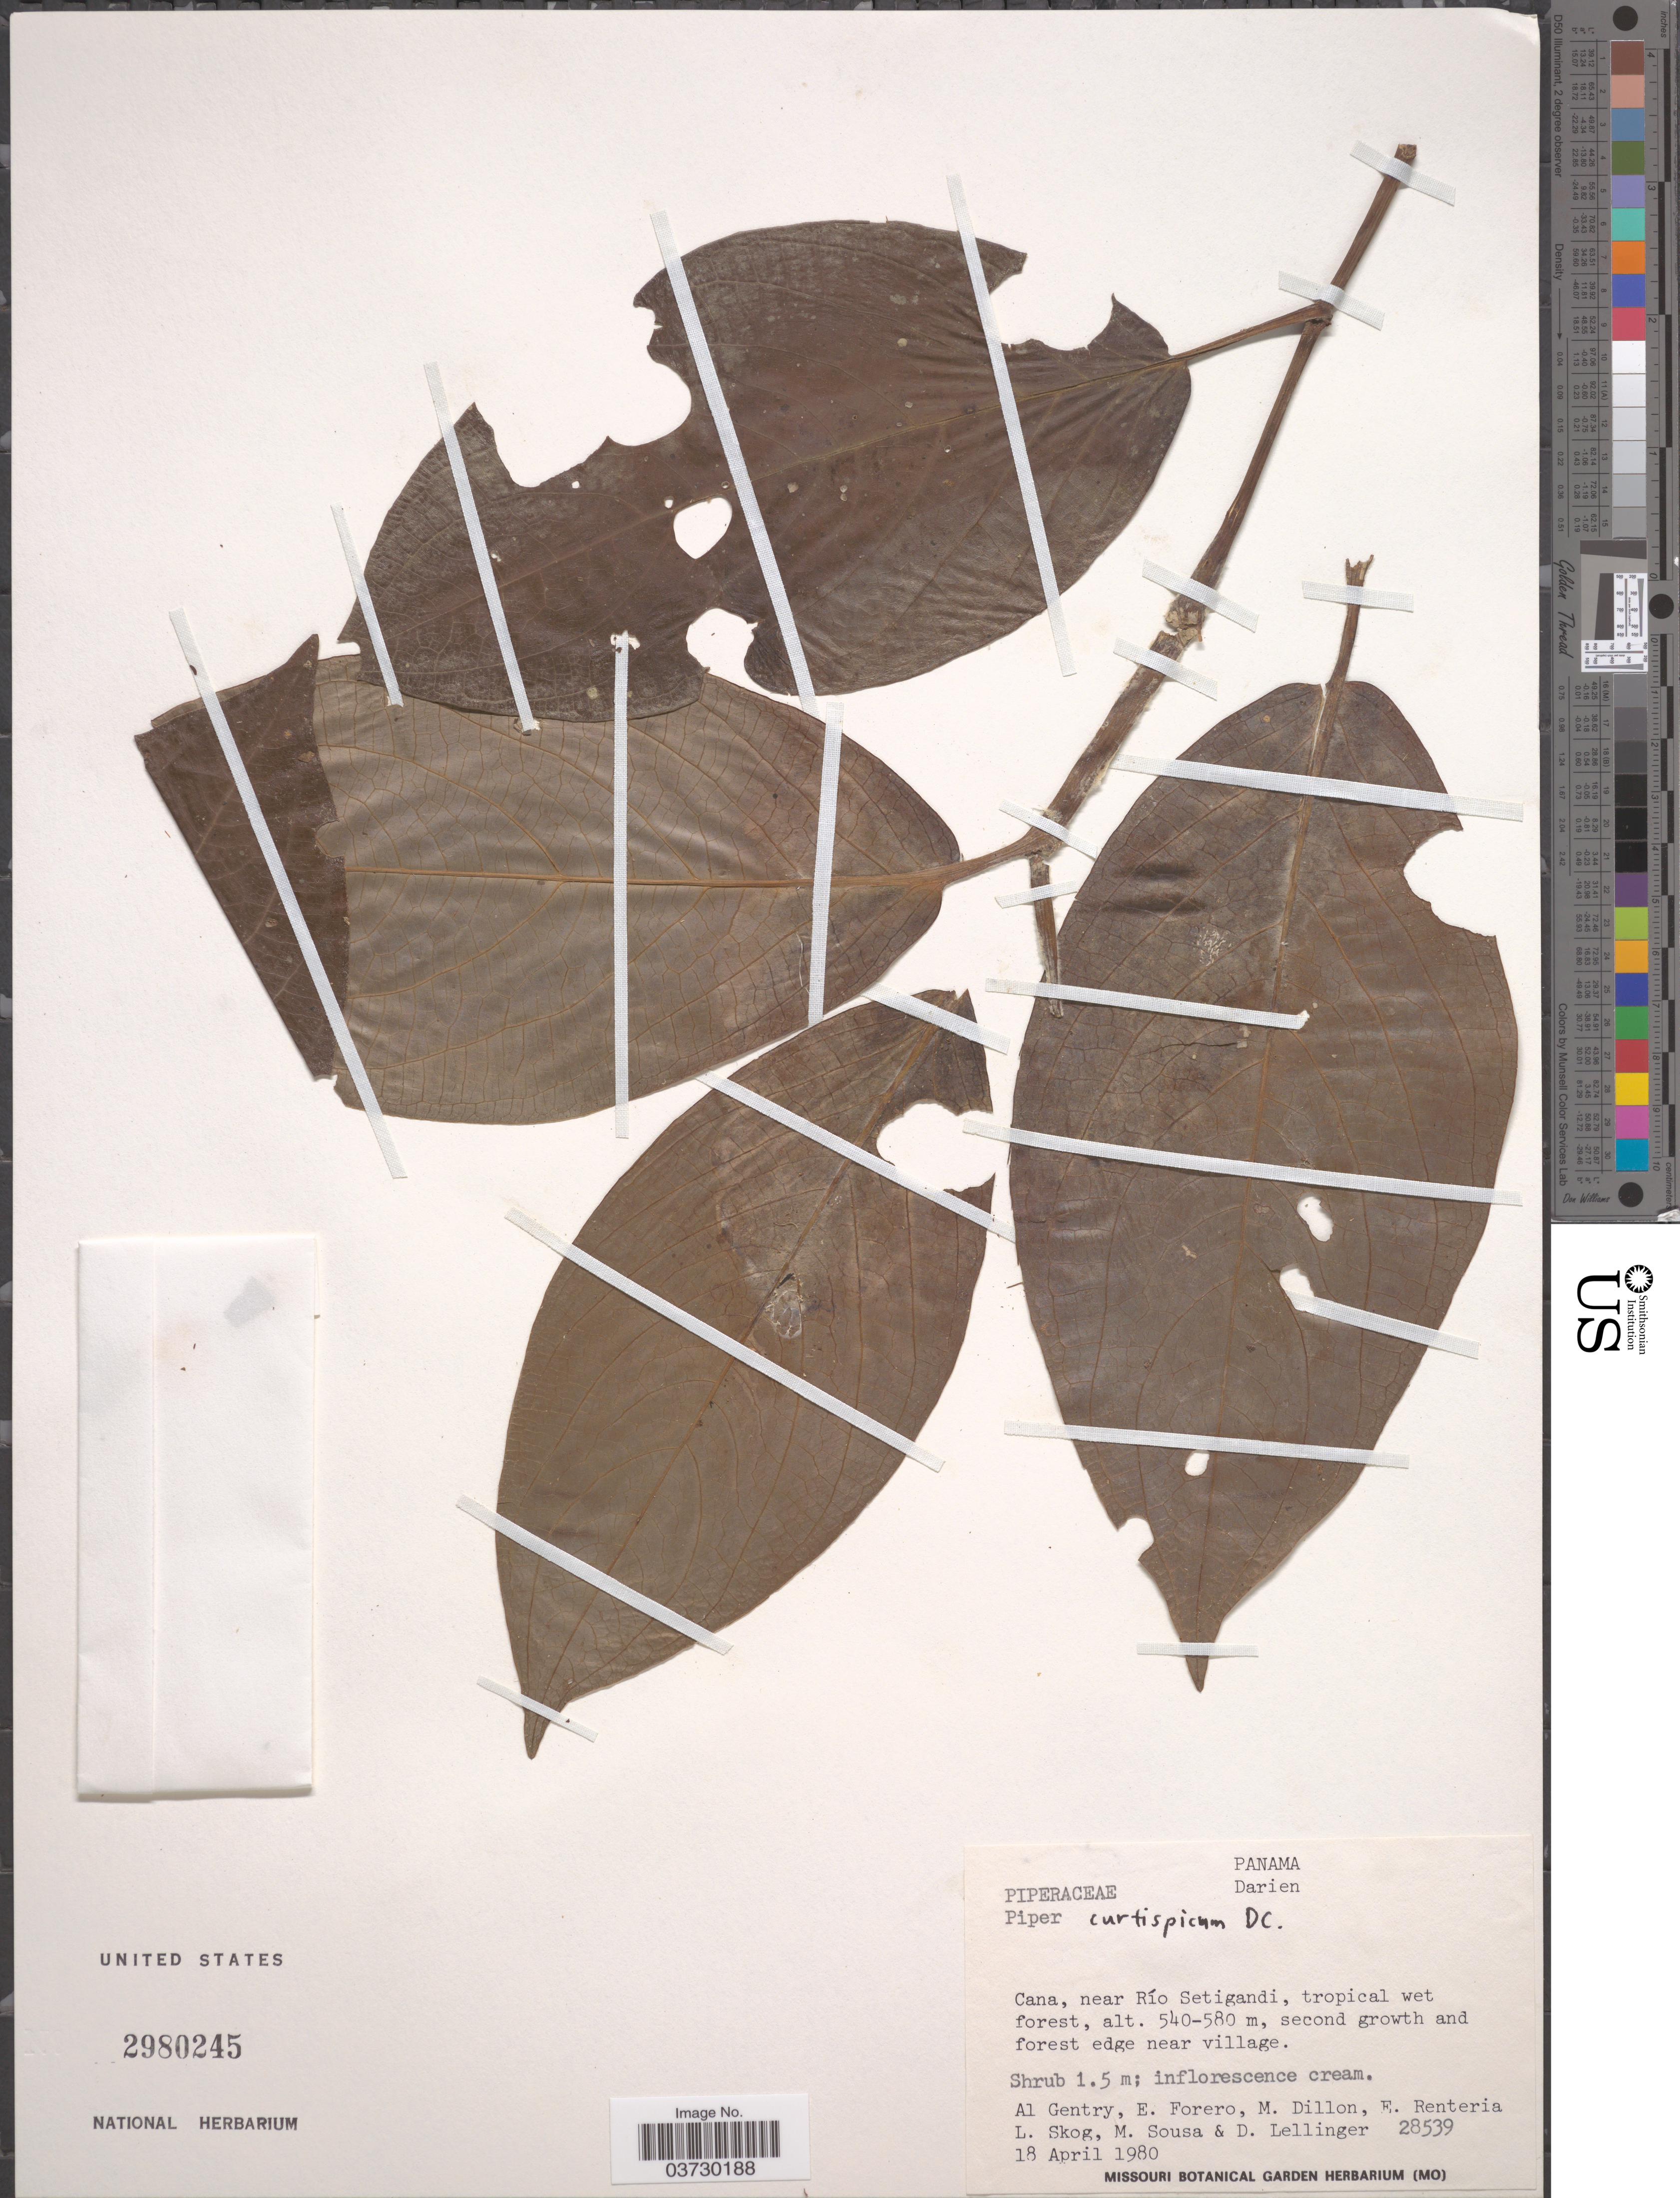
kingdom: Plantae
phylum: Tracheophyta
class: Magnoliopsida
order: Piperales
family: Piperaceae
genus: Piper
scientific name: Piper curtispicum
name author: C. DC. in Pittier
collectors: A. H. Gentry, E. Forero, M. O. Dillon, E. Renteria & et al.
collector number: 28539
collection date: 1980-04-18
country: Panama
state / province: Darien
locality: Cana, near Río Setigande, tropical wet forest, second growth and forest edge near village.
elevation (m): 540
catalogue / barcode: US 2980245